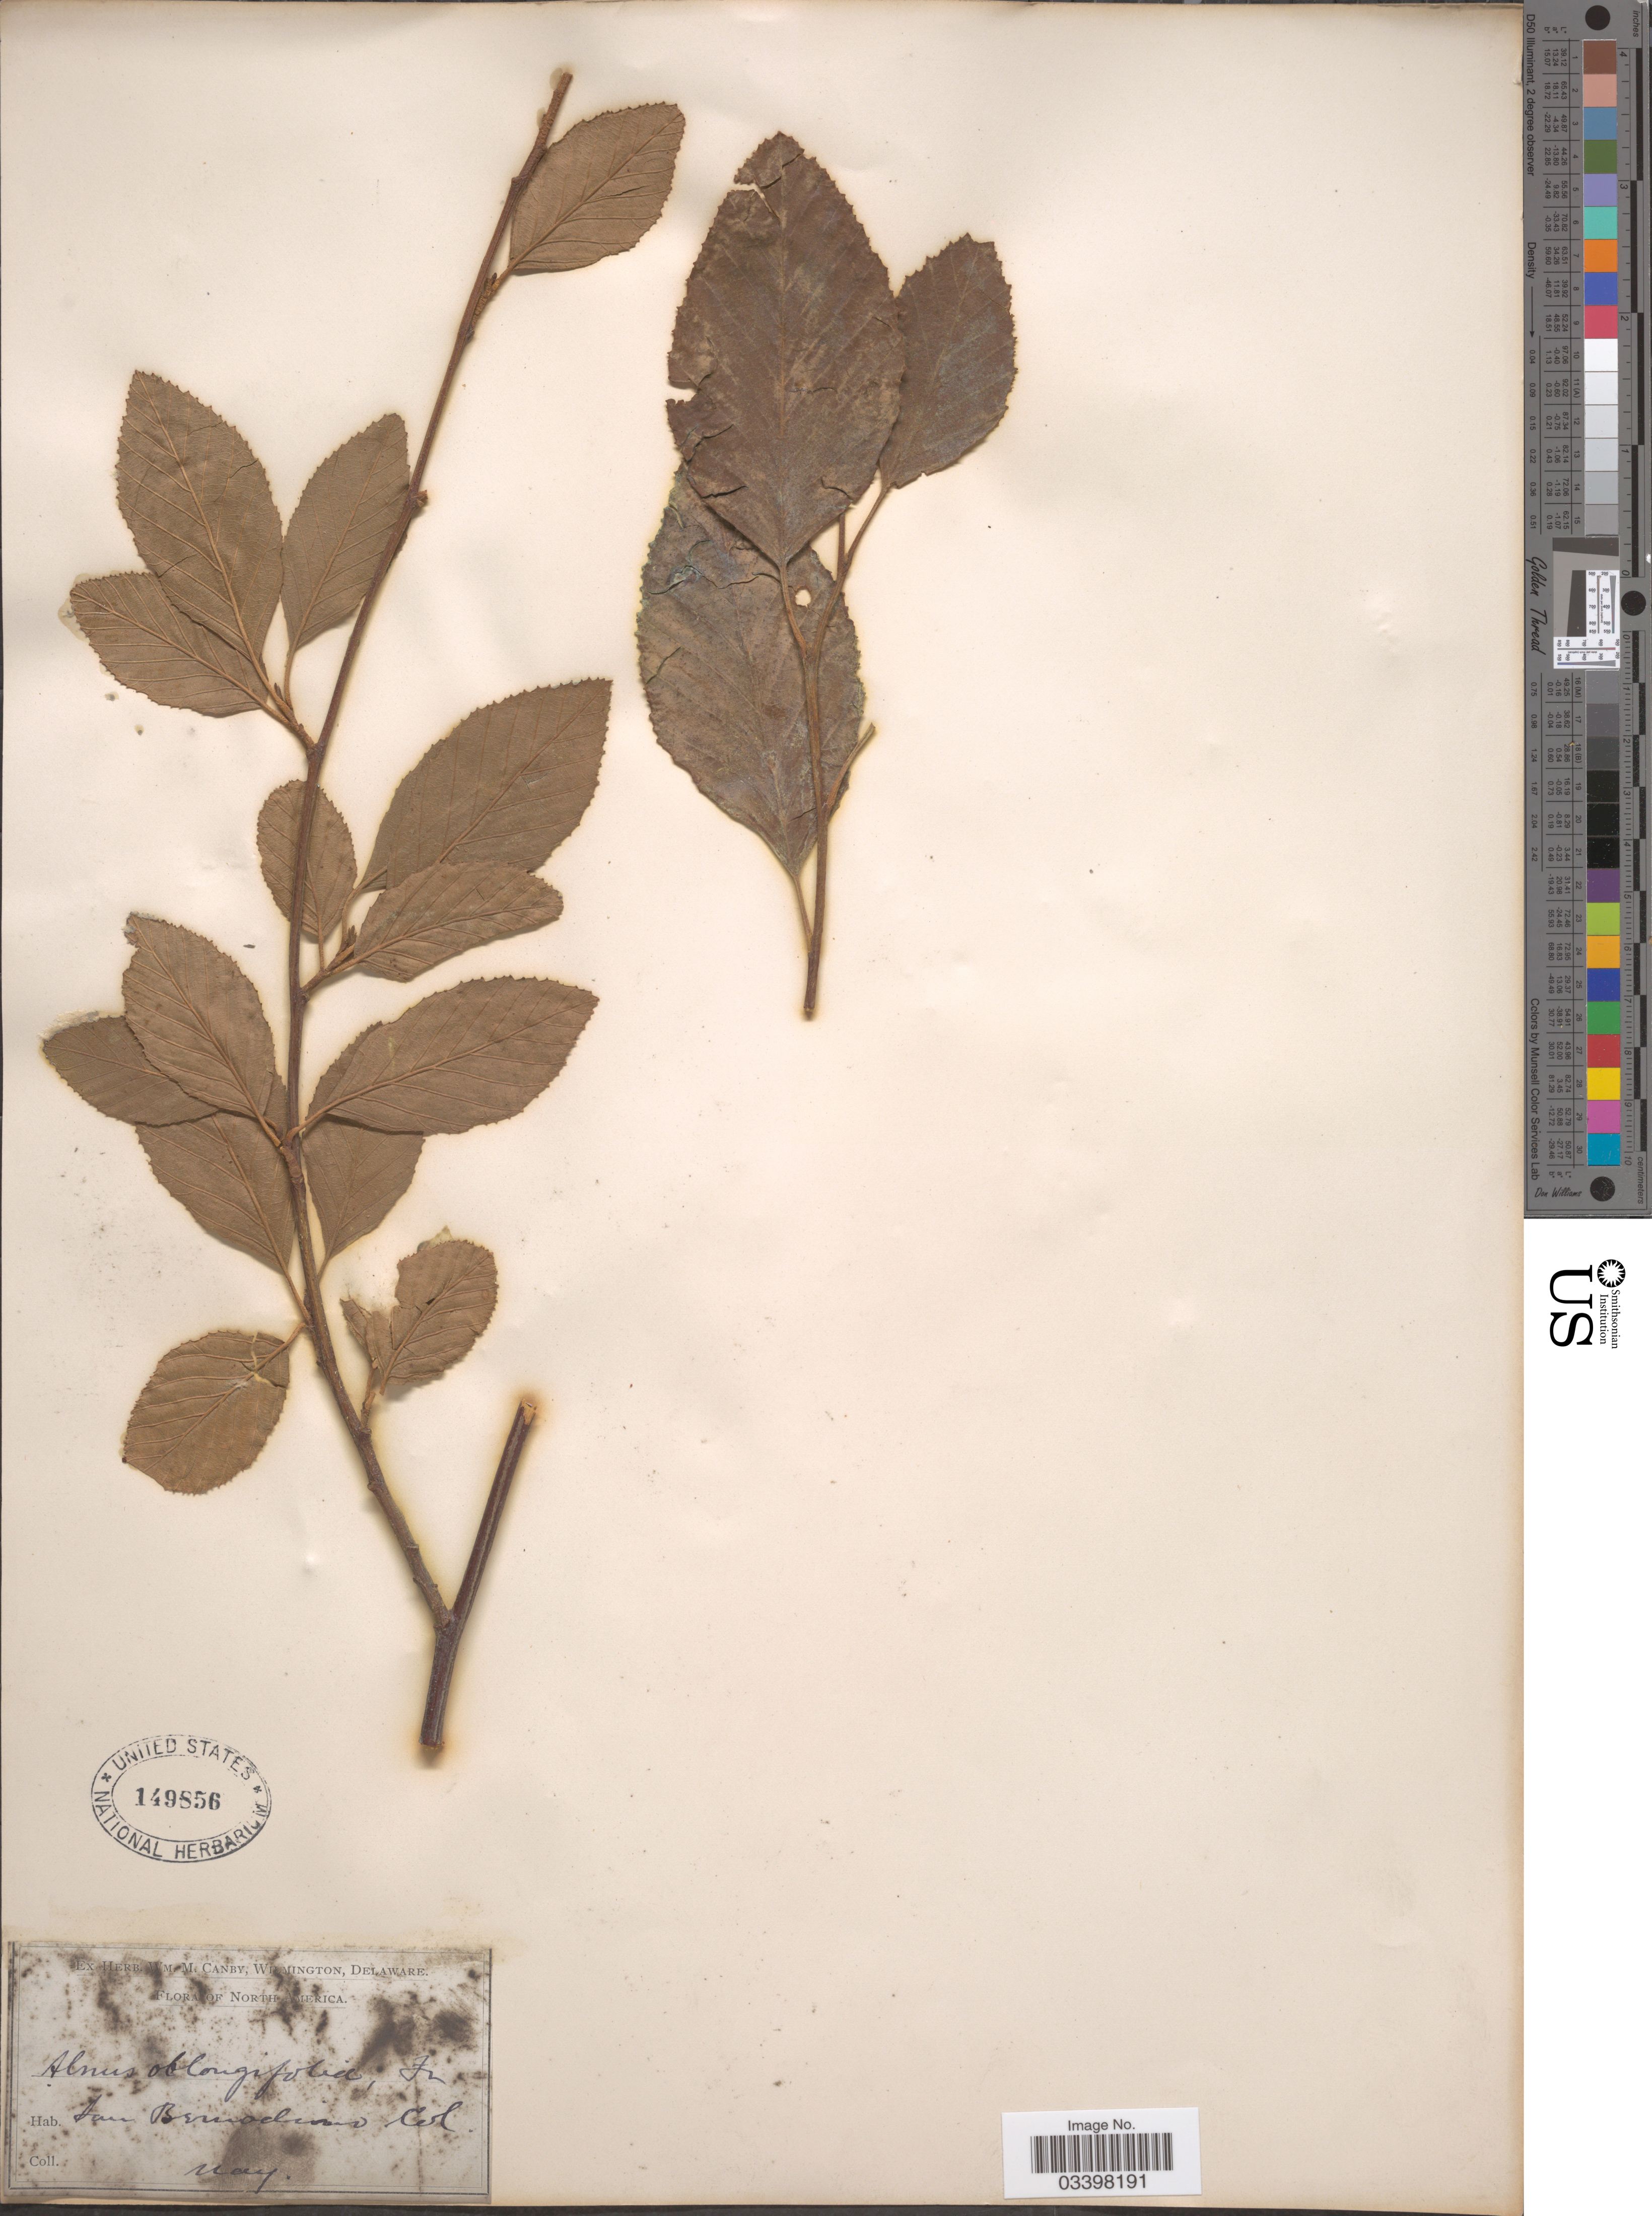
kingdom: Plantae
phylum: Tracheophyta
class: Magnoliopsida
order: Fagales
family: Betulaceae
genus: Alnus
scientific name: Alnus rhombifolia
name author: Nutt.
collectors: ex herb. W.M. Canby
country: United States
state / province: California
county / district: San Bernardino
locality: San Bernardino.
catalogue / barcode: US 149856